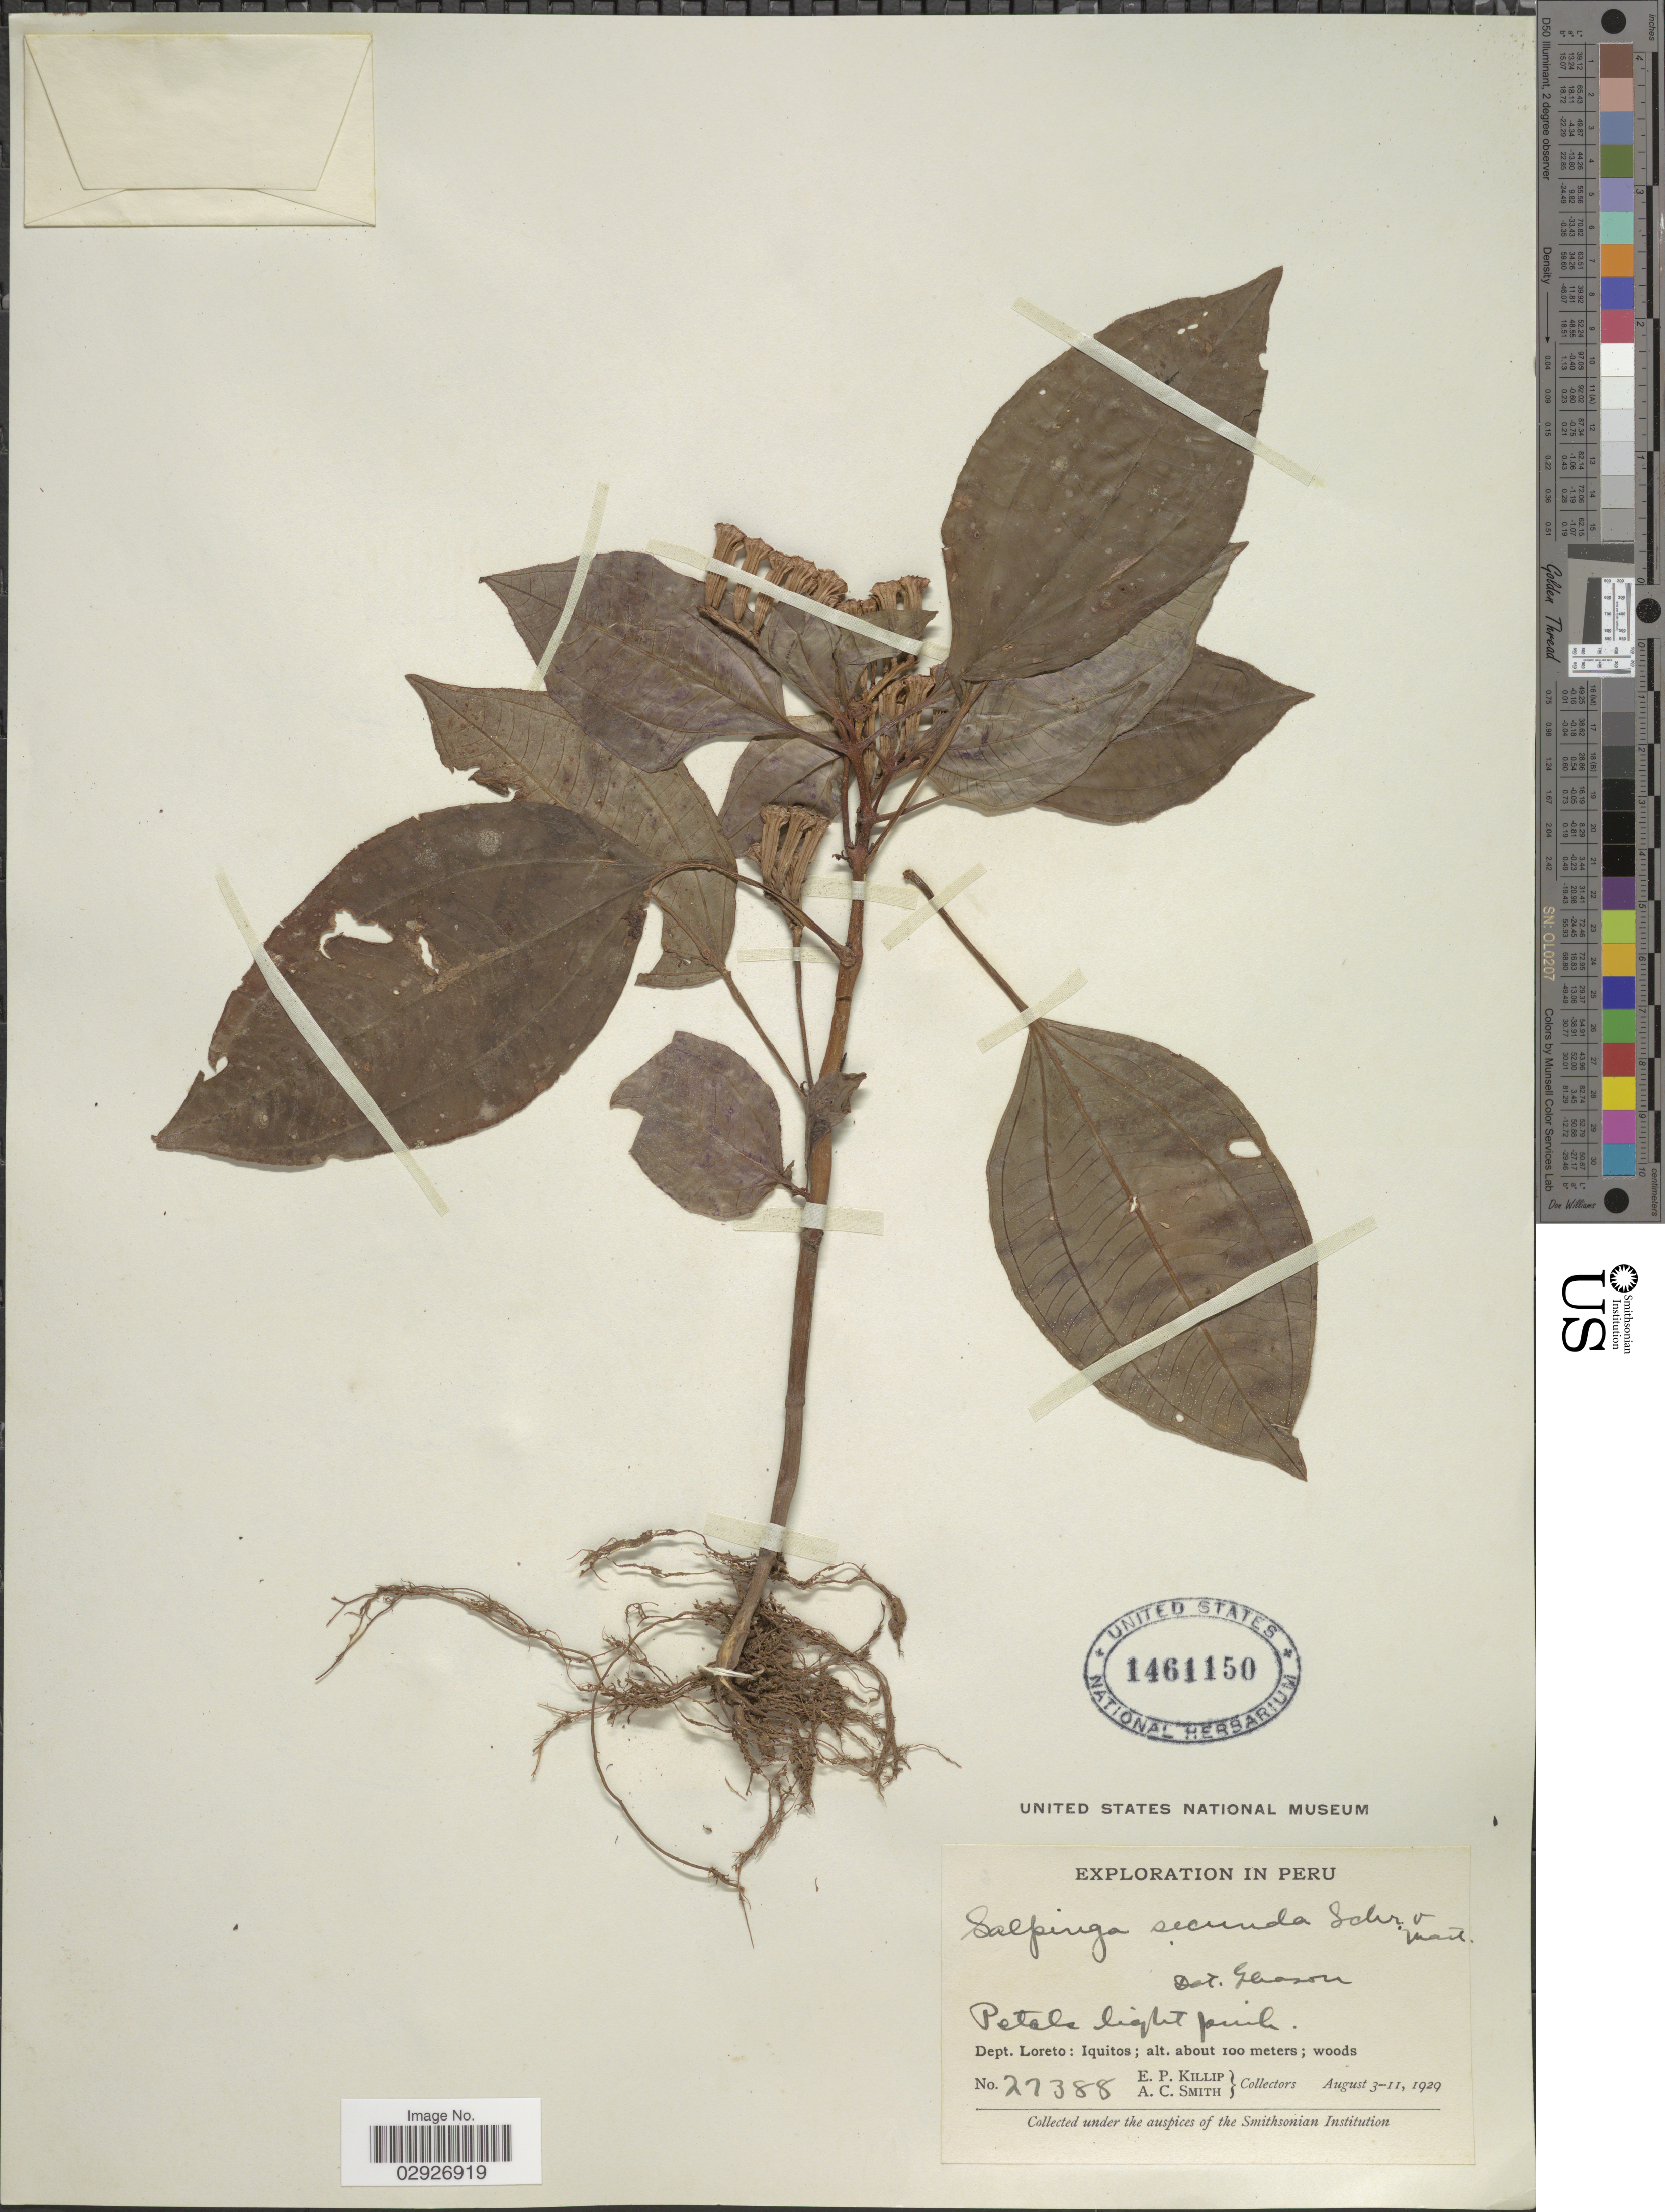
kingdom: Plantae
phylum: Tracheophyta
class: Magnoliopsida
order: Myrtales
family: Melastomataceae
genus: Salpinga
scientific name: Salpinga secunda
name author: Schrank & Mart. ex DC.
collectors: E. P. Killip & A. C. Smith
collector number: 27388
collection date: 1929-08-03/1929-08-11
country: Peru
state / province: Loreto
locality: Dept. Loreto: Iquitos.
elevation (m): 100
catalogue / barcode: US 1461150